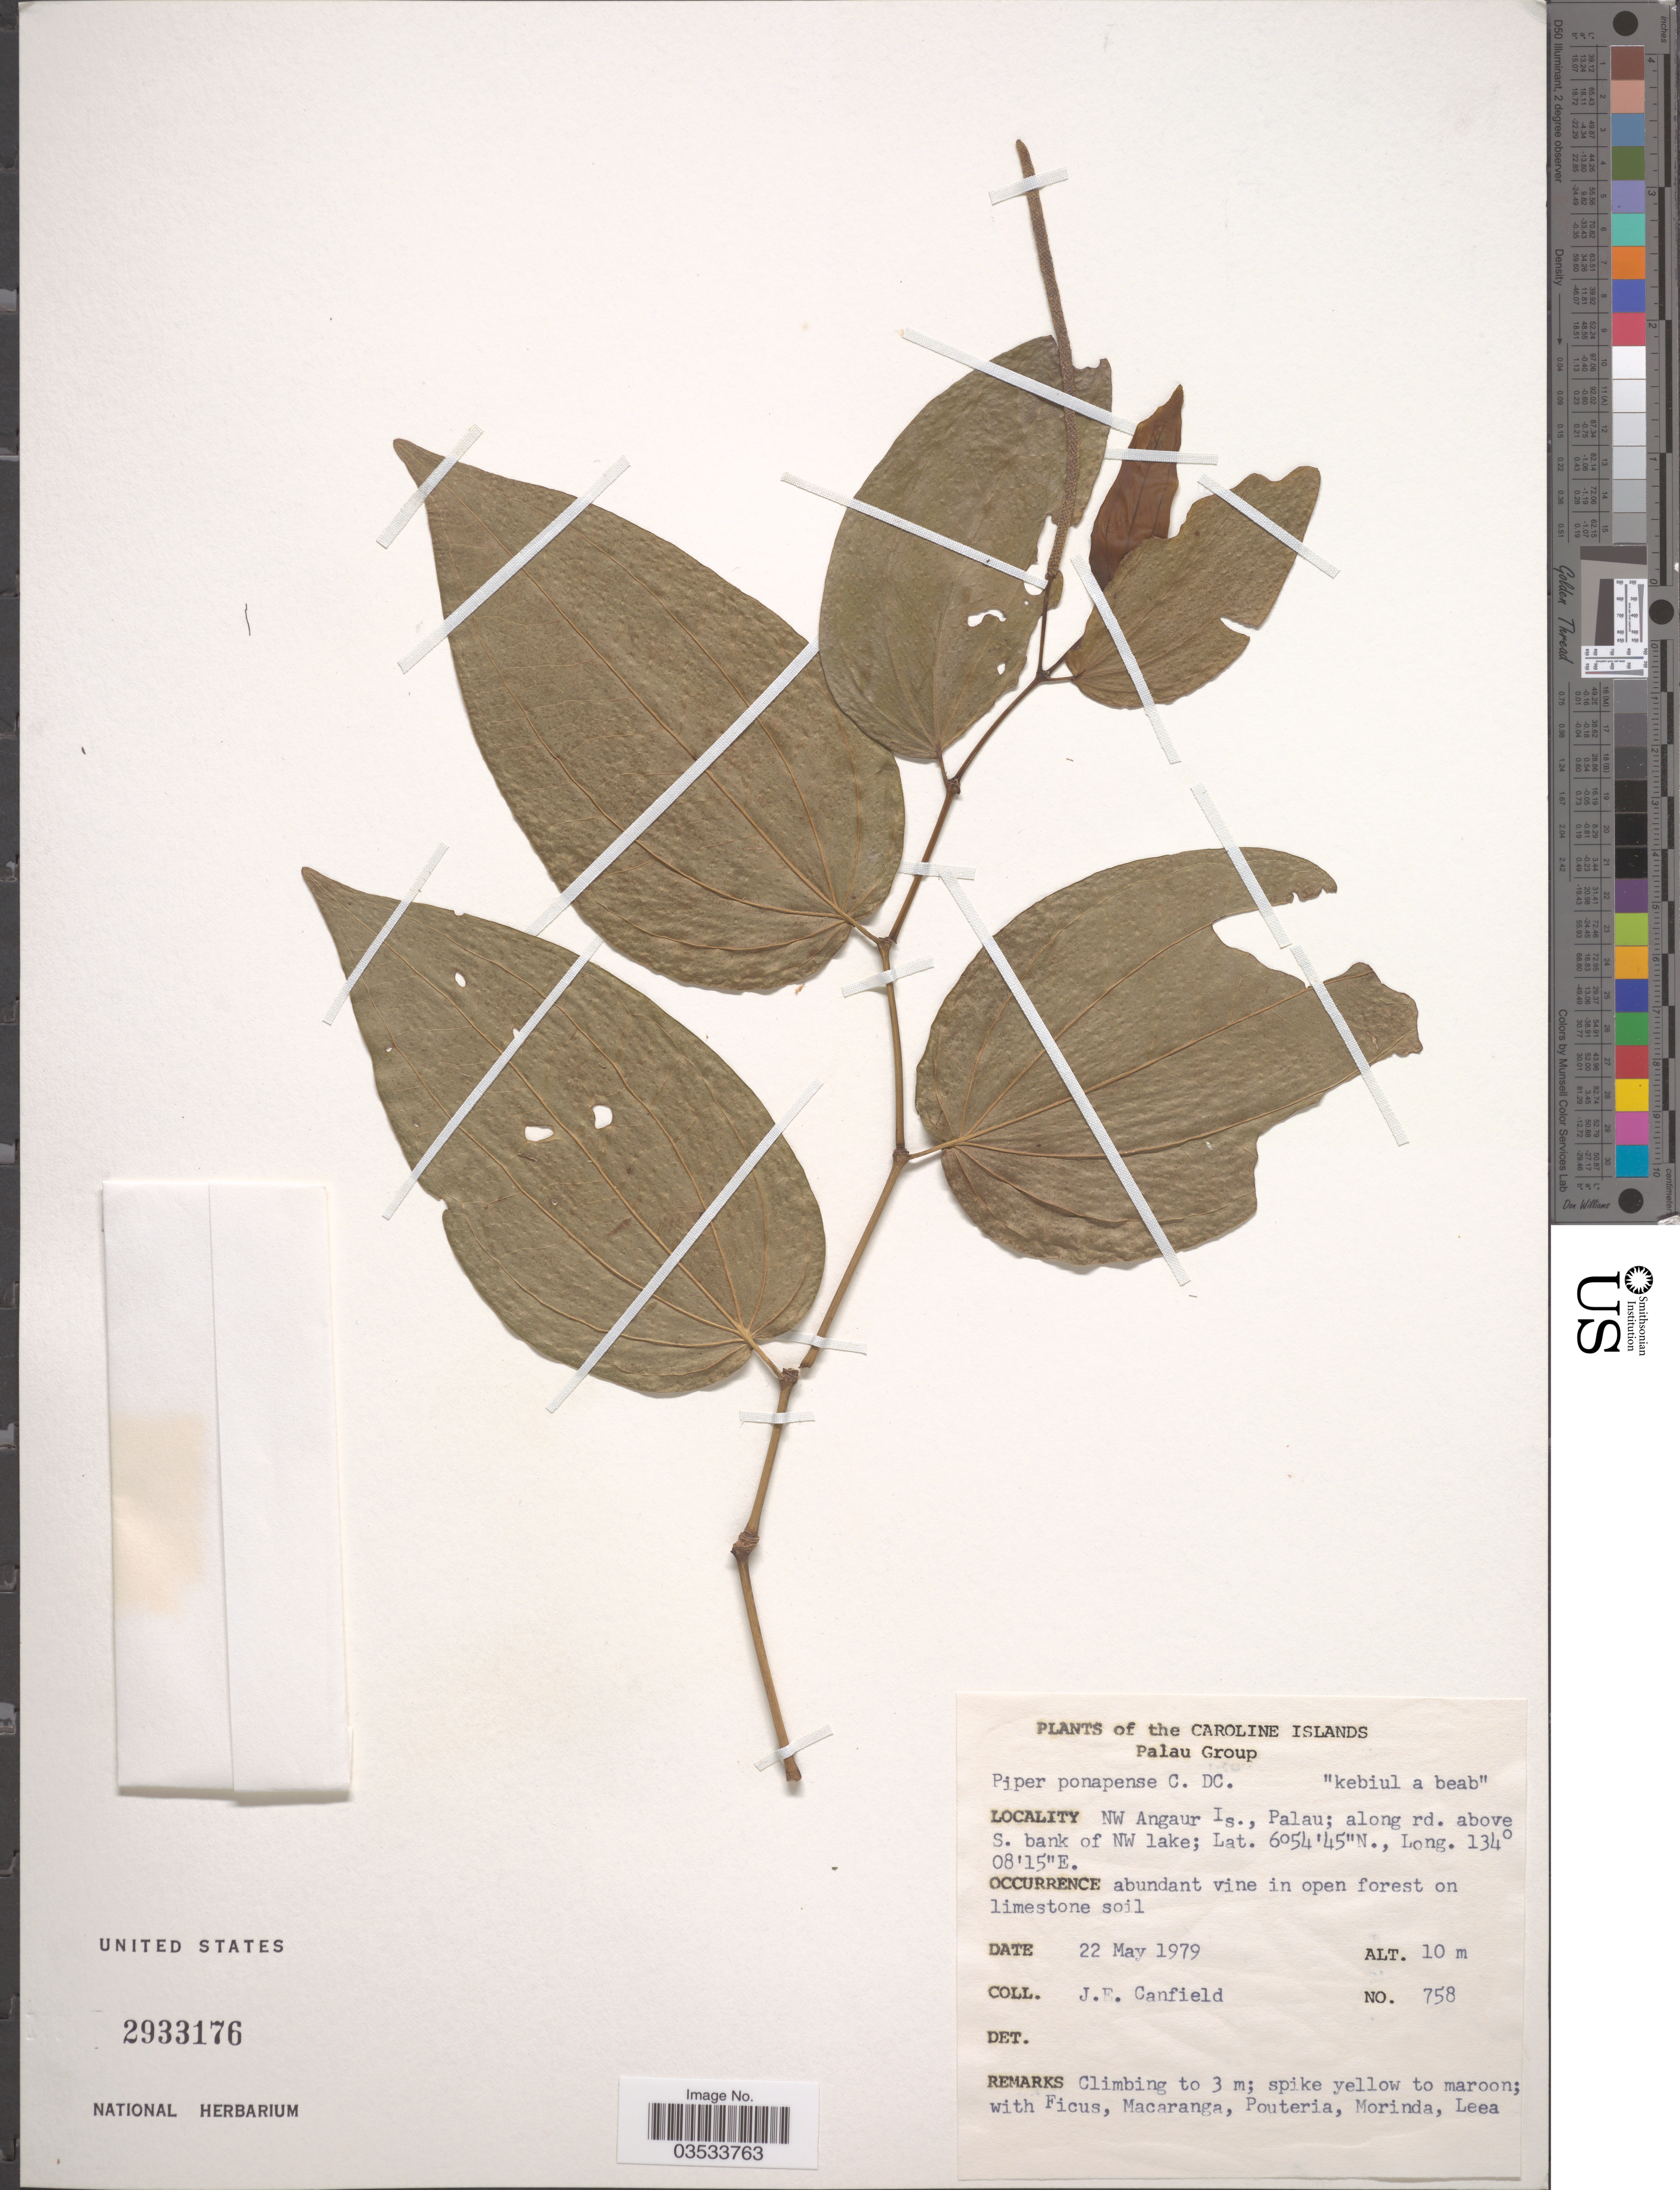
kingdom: Plantae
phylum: Tracheophyta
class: Magnoliopsida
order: Piperales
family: Piperaceae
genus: Piper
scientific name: Piper ponapense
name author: C. DC.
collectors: J. E. Canfield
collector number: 758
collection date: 1979-05-22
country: Palau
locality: Caroline Islands. Palau Group. NW Angaur Is., Palau; along rd. above S. bank of NW lake.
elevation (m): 10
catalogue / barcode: US 2933176